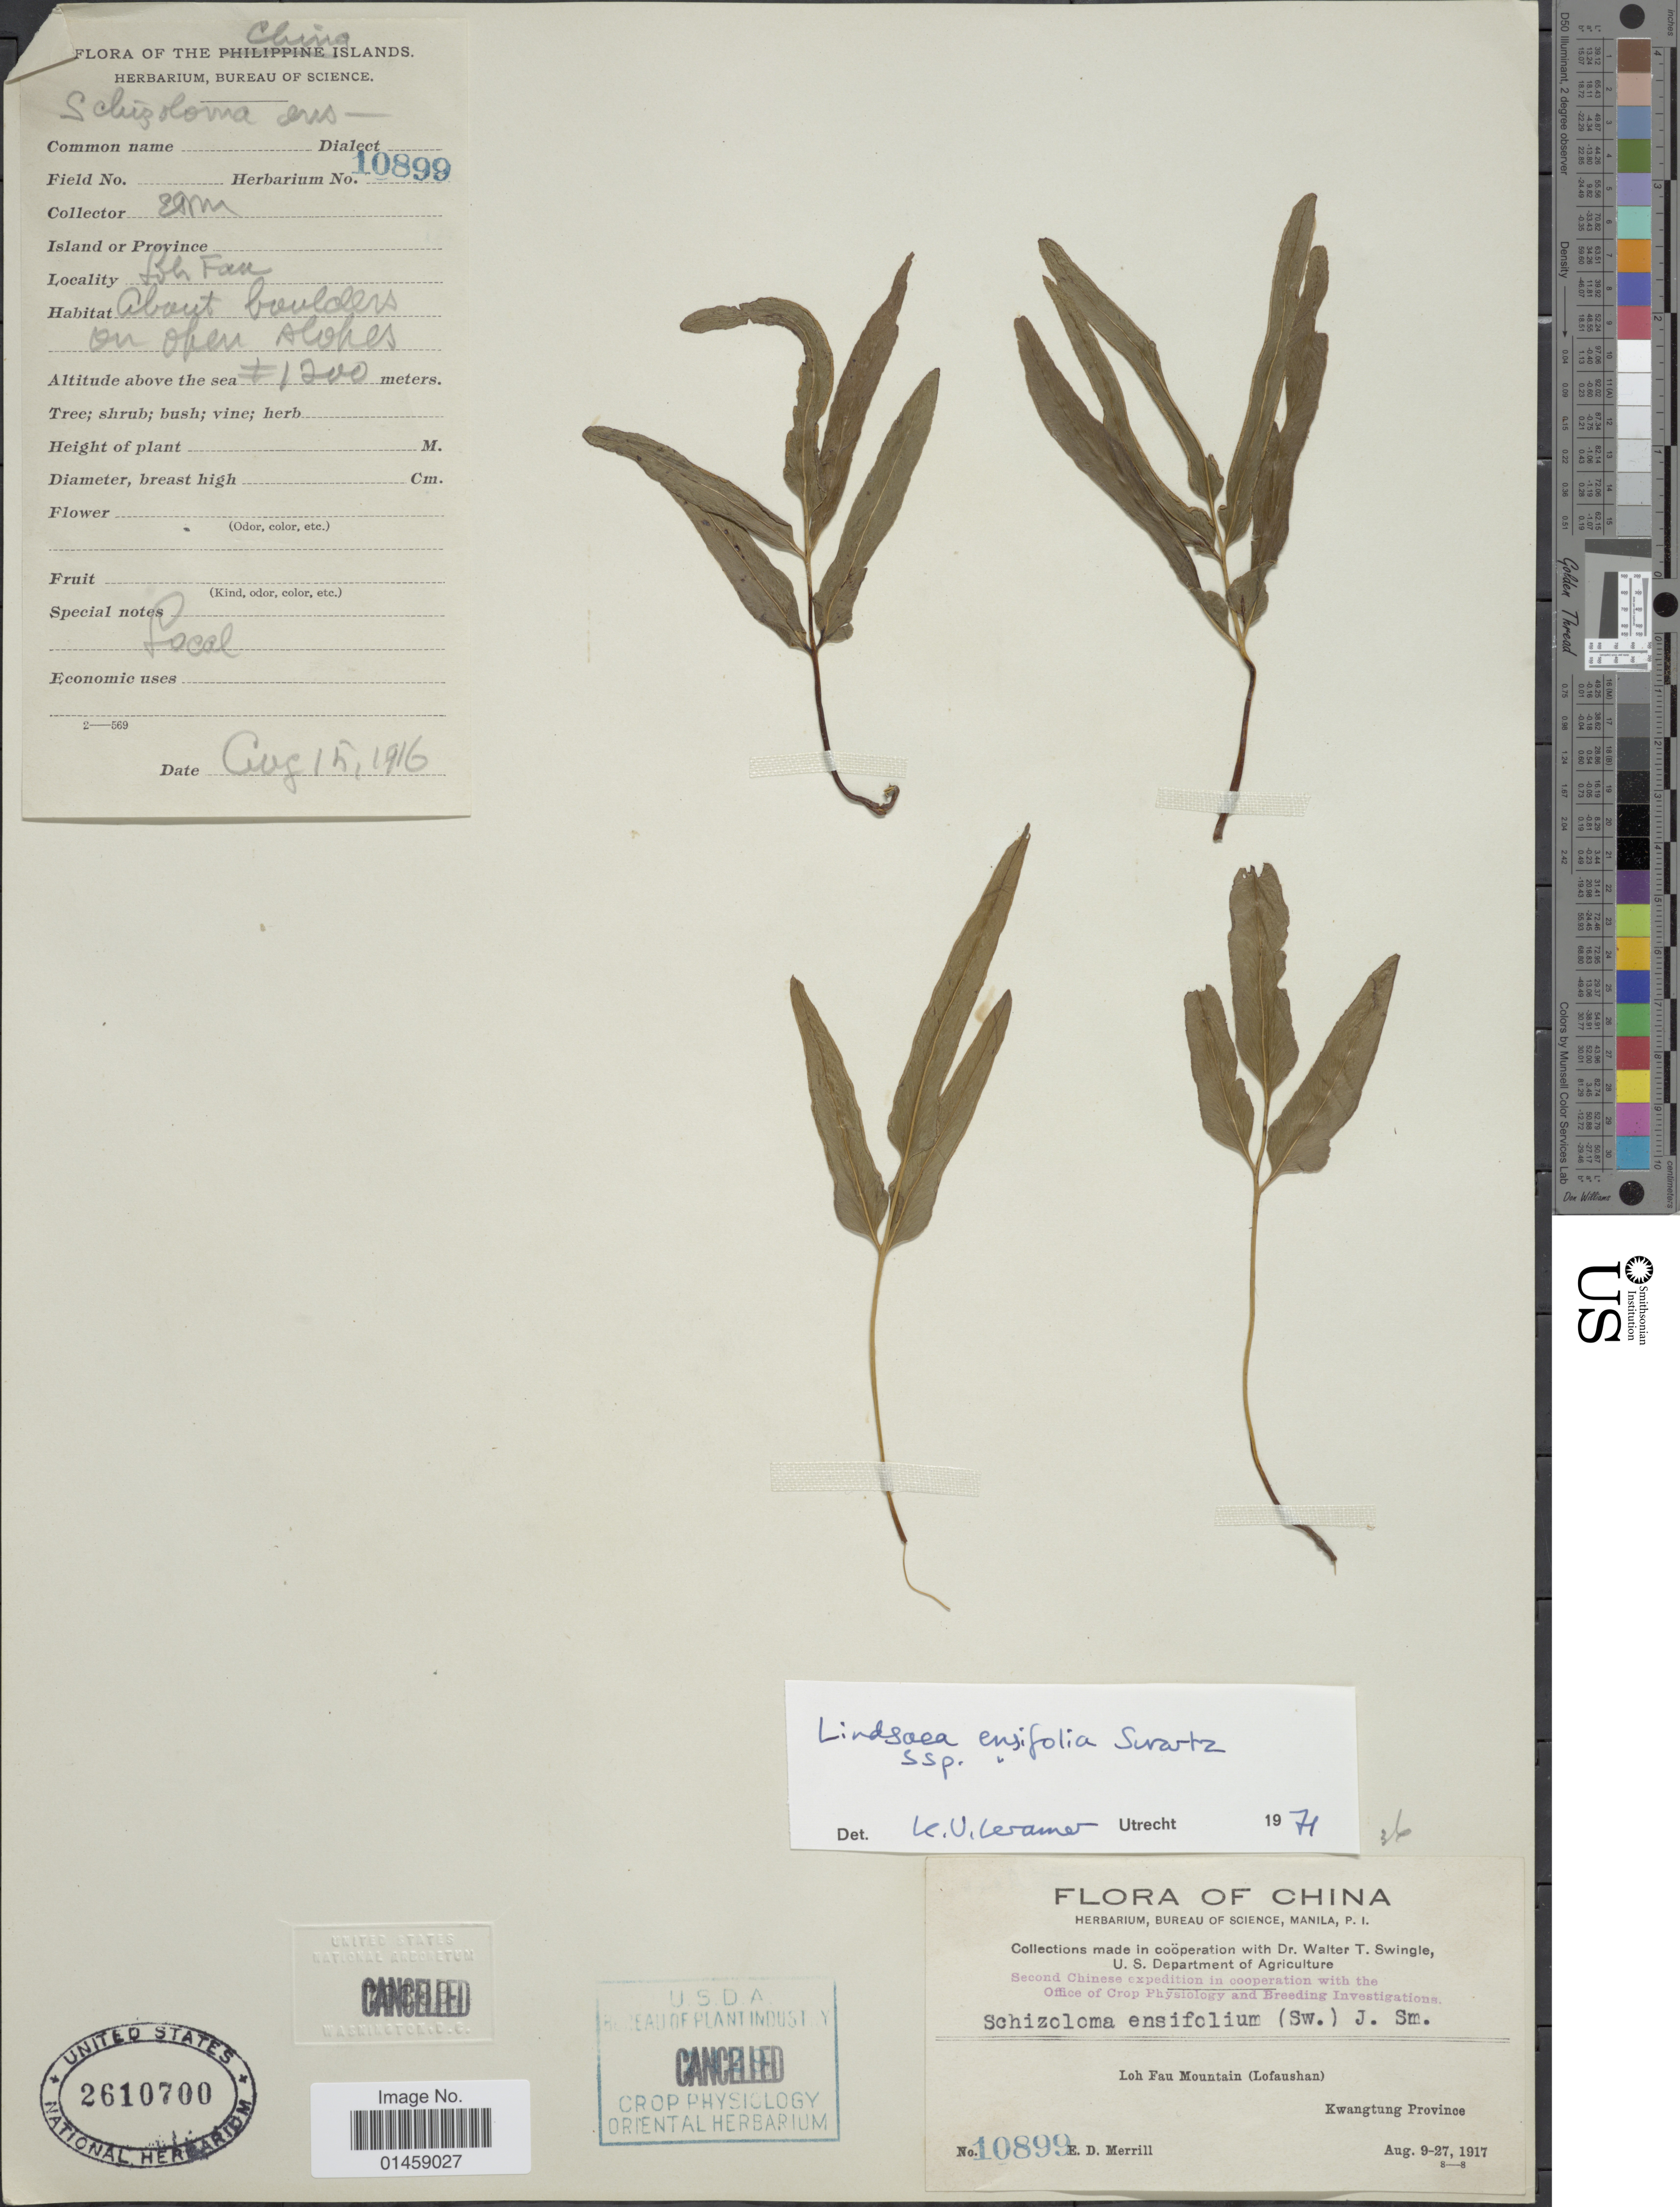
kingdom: Plantae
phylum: Tracheophyta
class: Polypodiopsida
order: Polypodiales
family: Lindsaeaceae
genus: Lindsaea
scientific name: Lindsaea ensifolia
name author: Sw.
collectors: E. Merrill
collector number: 10899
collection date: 1916-08-15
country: China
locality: Loh Fau Mountain ( Lofaushan )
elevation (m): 1200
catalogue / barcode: US 2610700